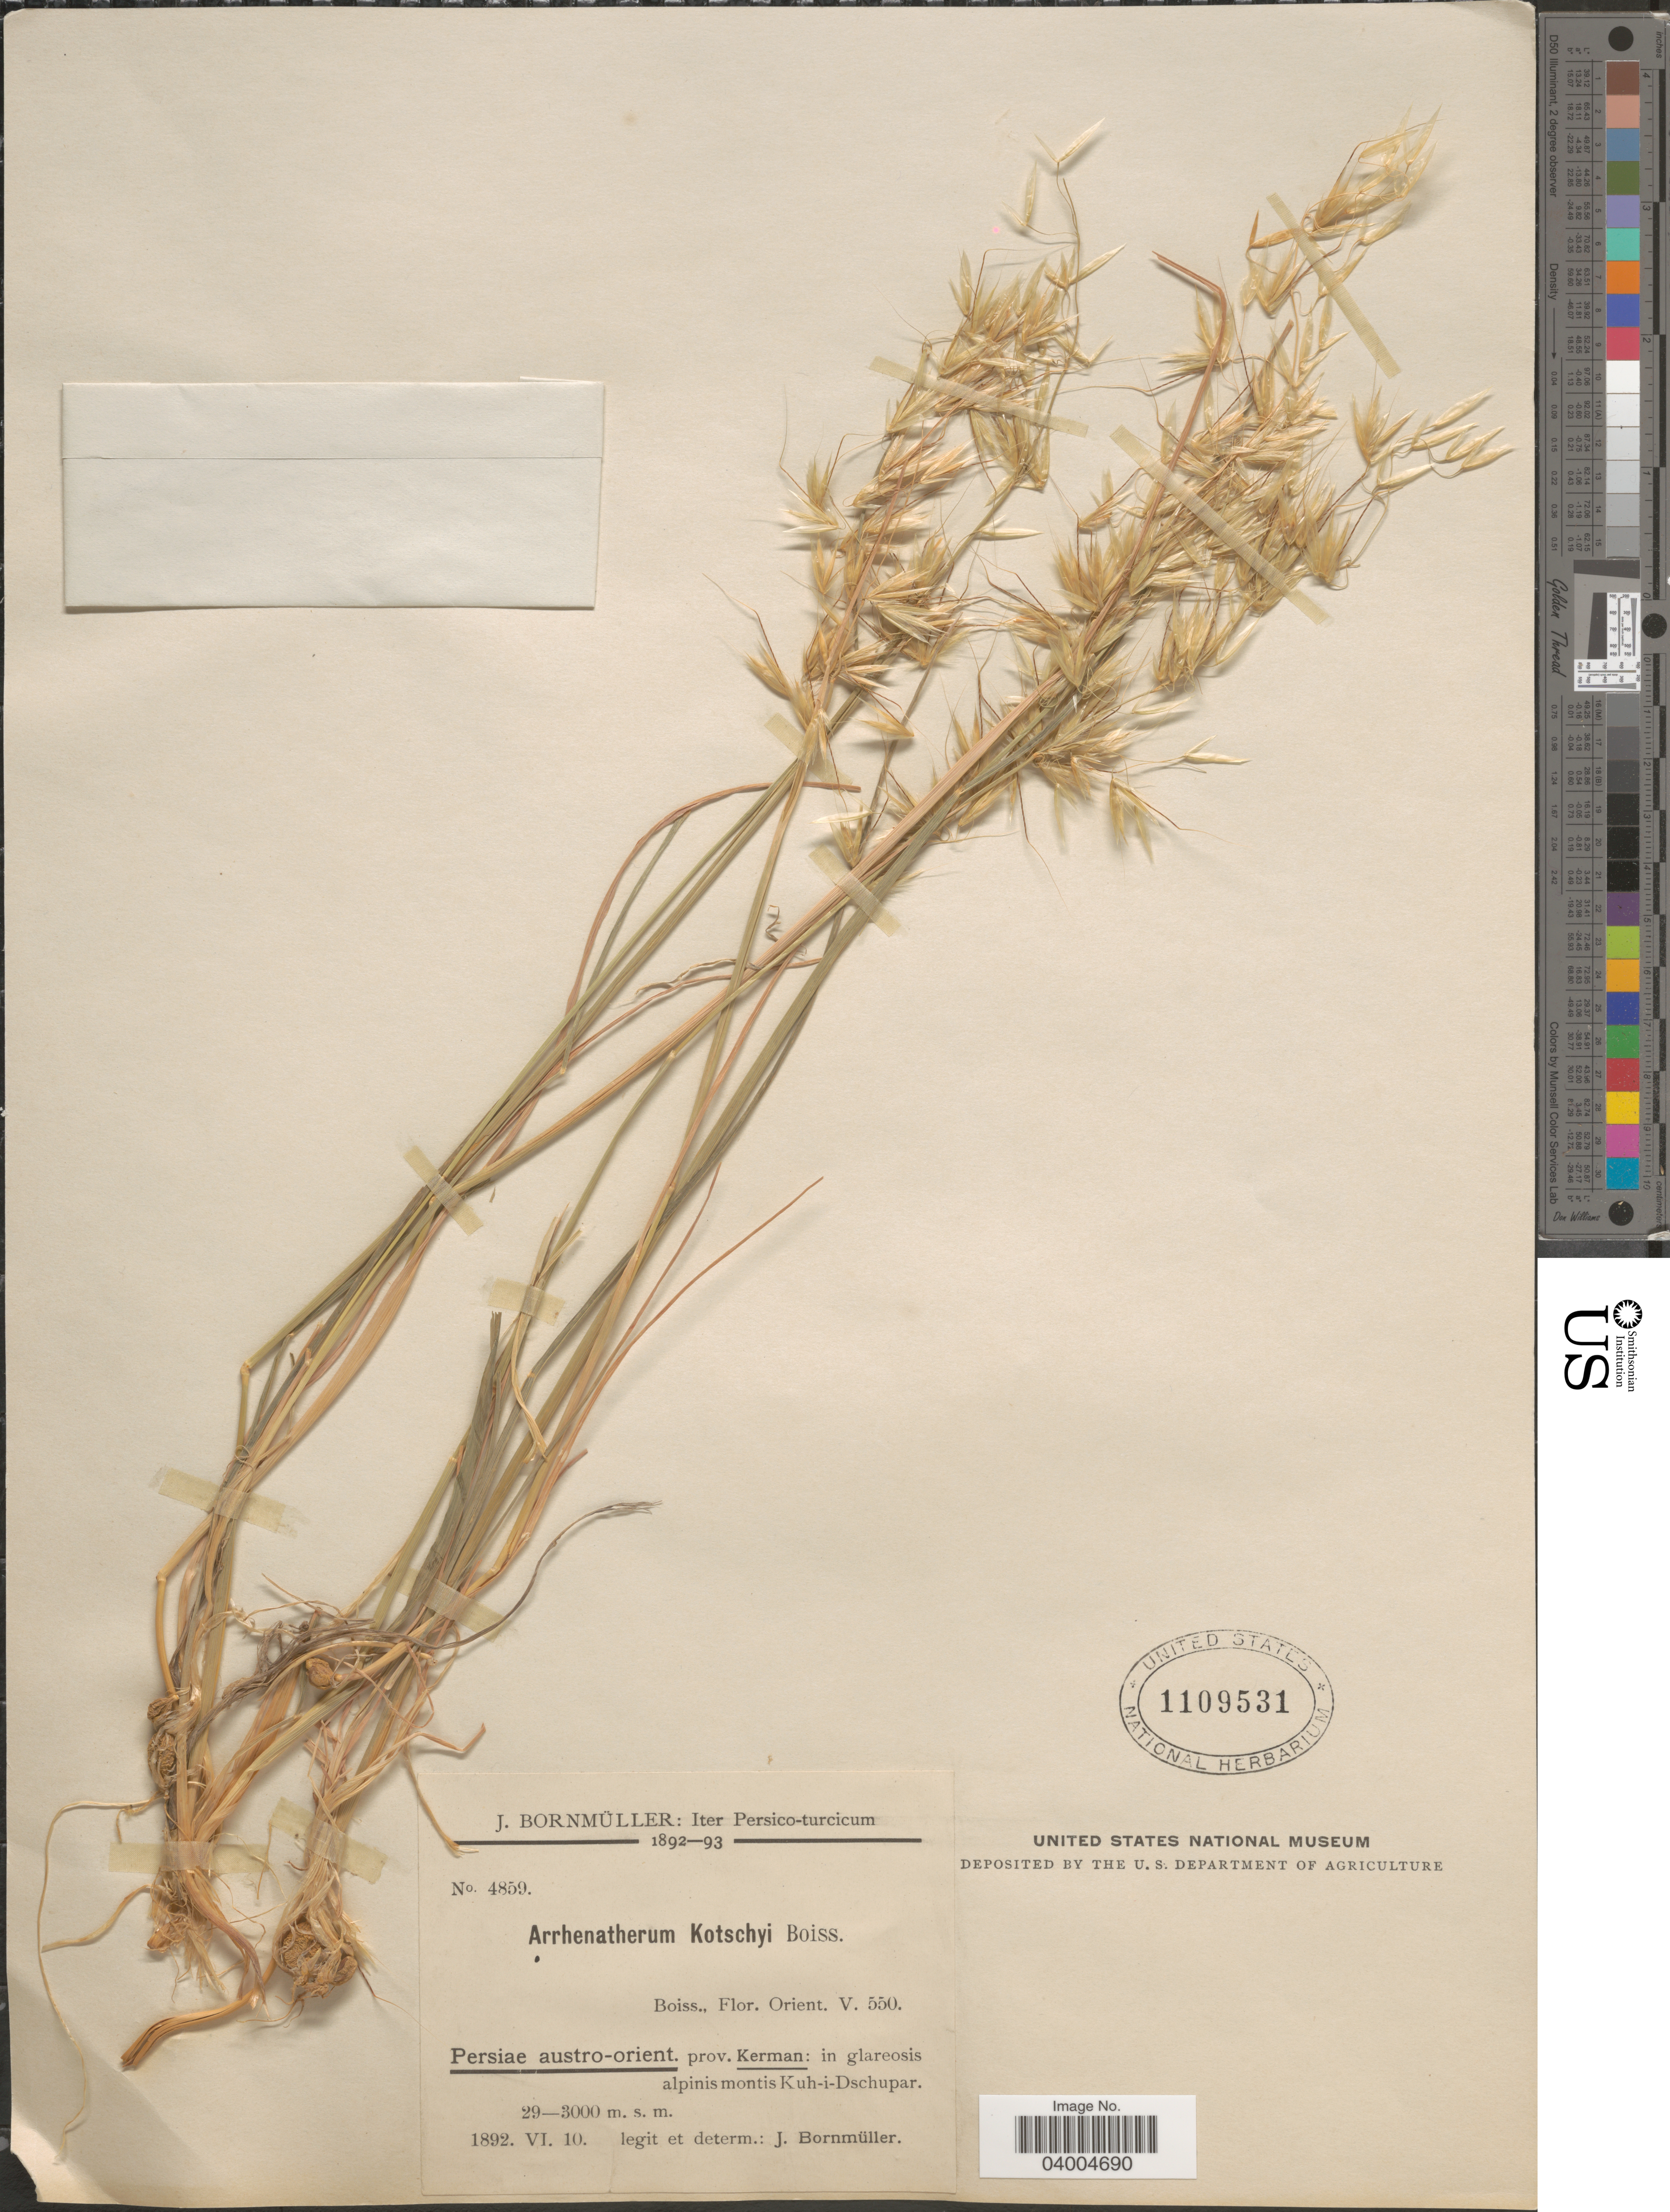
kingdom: Plantae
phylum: Tracheophyta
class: Liliopsida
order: Poales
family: Poaceae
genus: Arrhenatherum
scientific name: Arrhenatherum kotschyi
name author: Boiss.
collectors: J. Bornmüller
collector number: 4859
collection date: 1892-06-10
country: Iran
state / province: Kerman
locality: Iter Persico-turcicum. Persiae austro-orient.: in glareosis alpinis montis Kuh-i-Dschupar.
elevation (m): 2900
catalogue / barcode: US 1109531